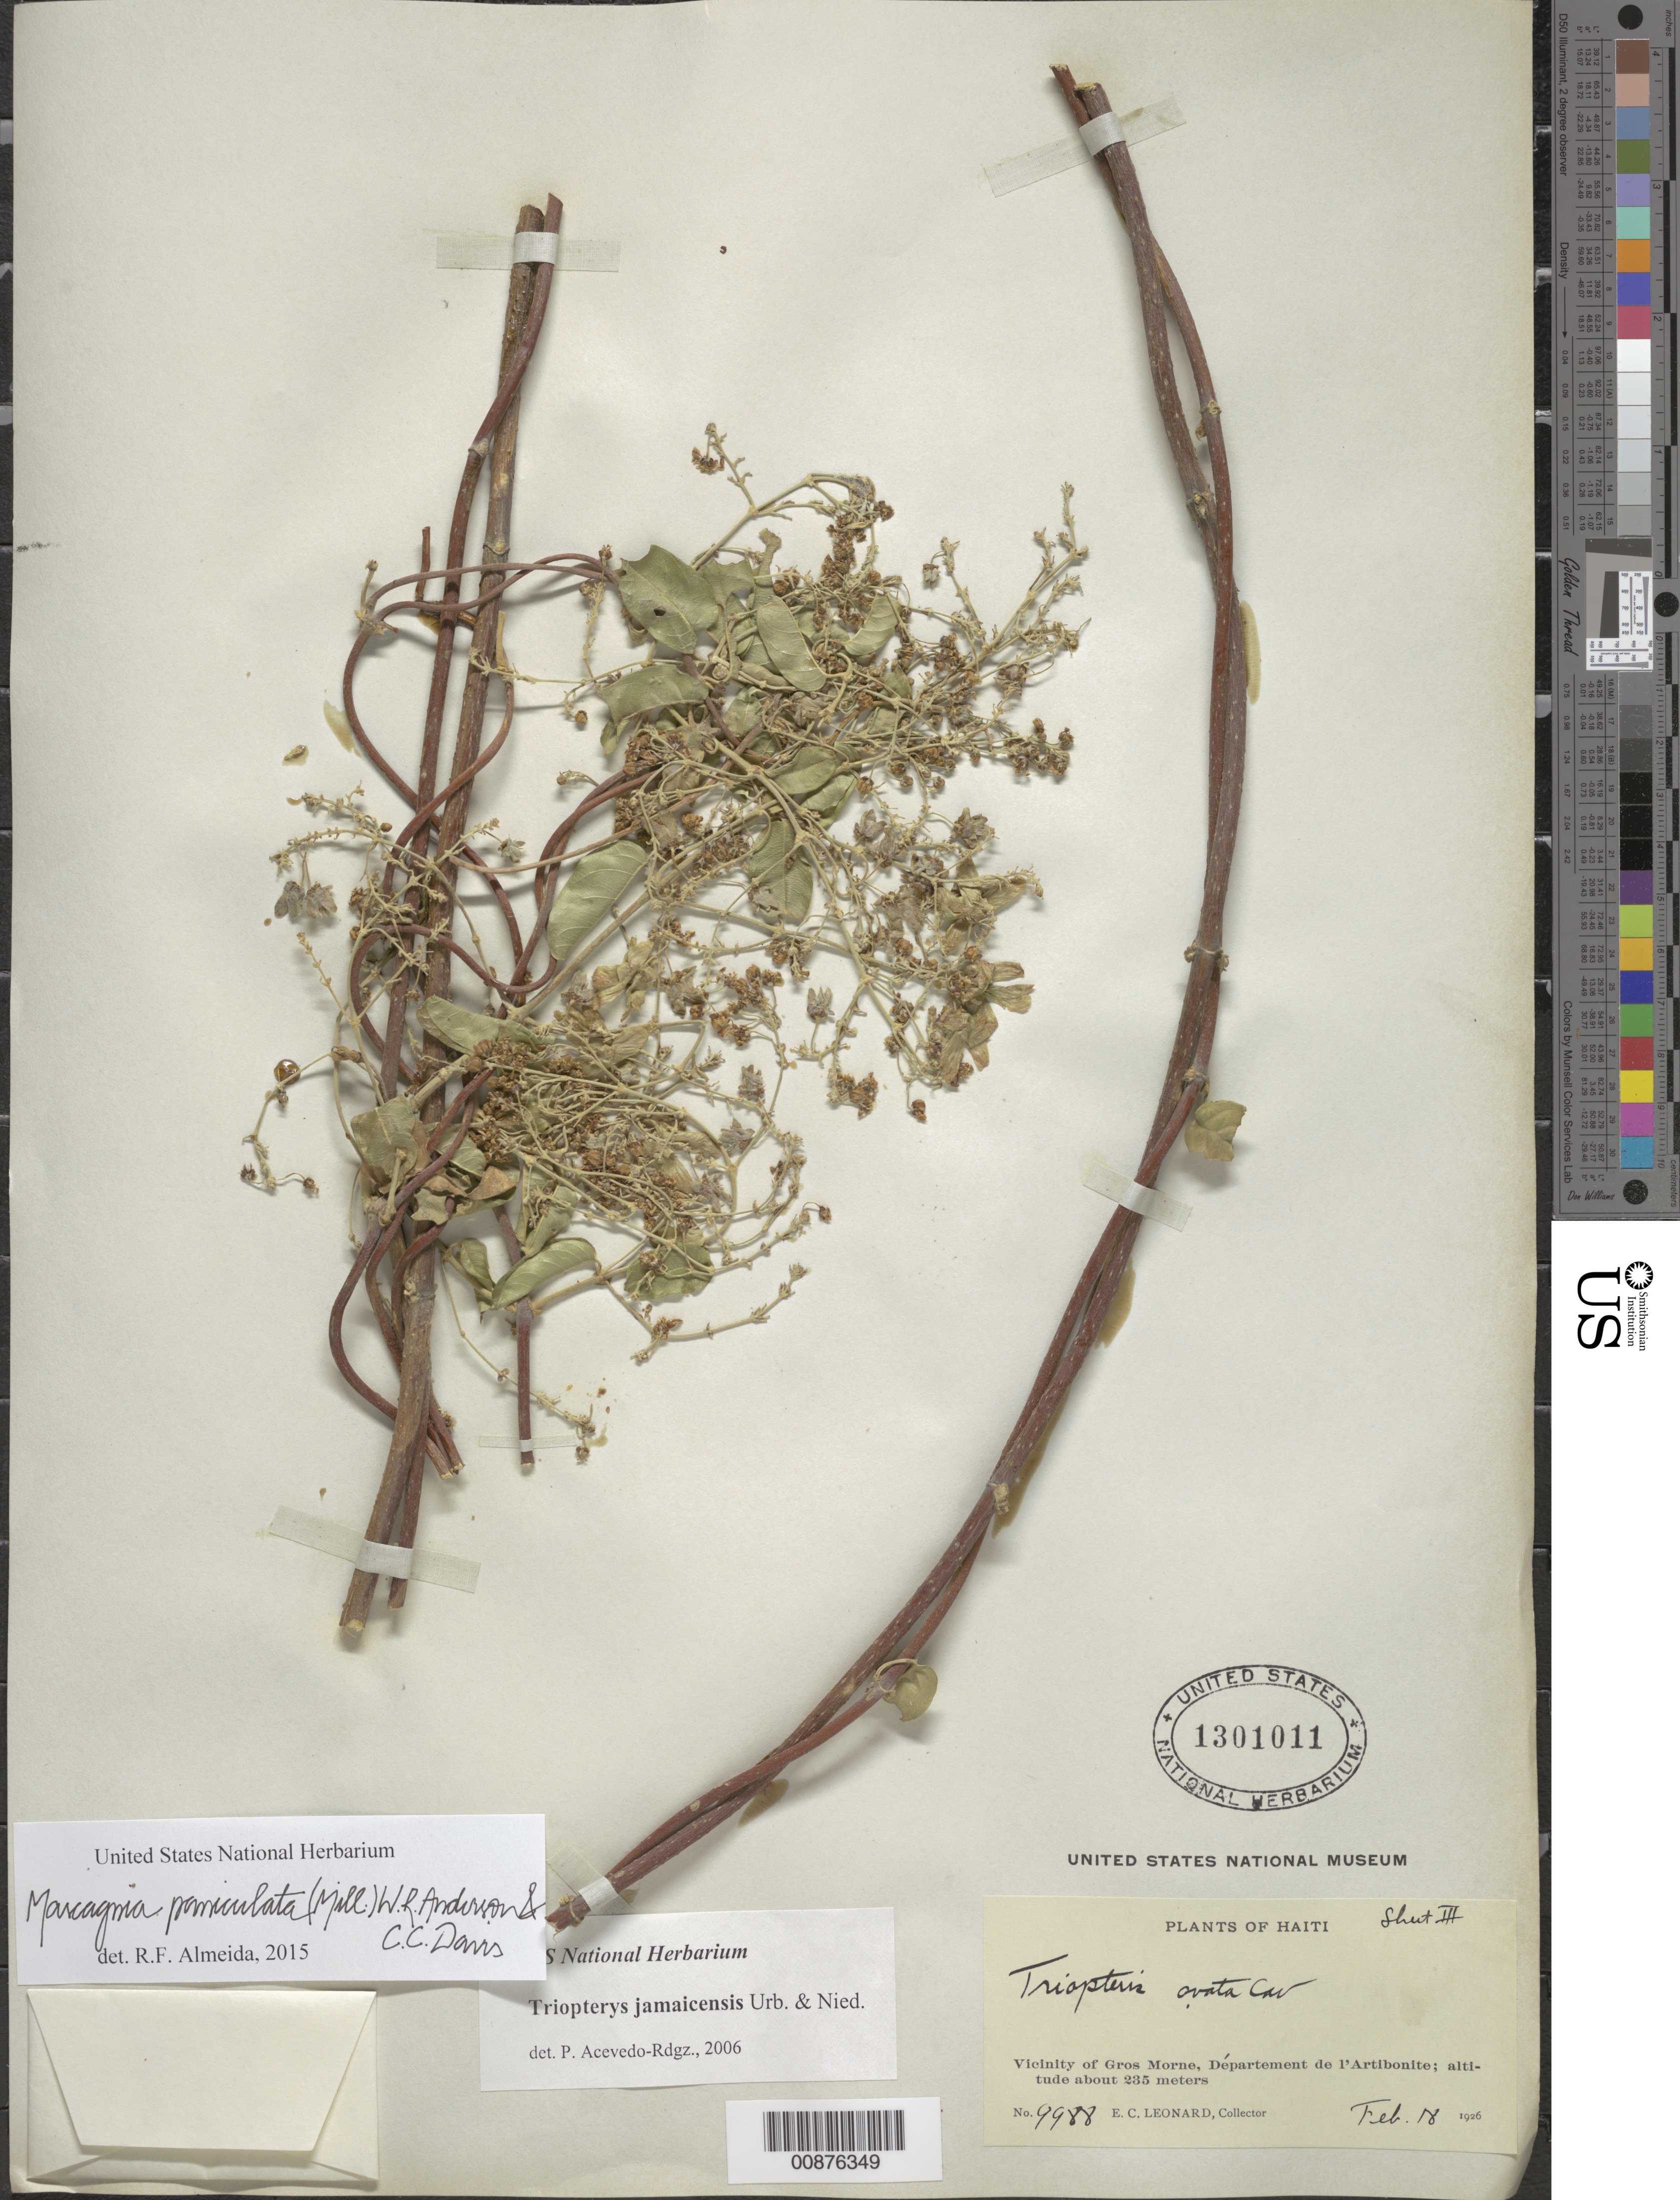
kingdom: Plantae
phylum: Tracheophyta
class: Magnoliopsida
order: Malpighiales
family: Malpighiaceae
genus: Mascagnia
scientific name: Mascagnia paniculata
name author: (Mill.) W.R. Anderson & C. Davis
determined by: De Almeida, R. F., (HUEFS), Universidade Estadual de Feira de Santana (BRAZIL)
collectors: E. C. Leonard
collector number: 9988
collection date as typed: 18 Feb 1926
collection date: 1926-02-18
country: Haiti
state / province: Artibonite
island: Hispaniola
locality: Vicinity of Gros Morne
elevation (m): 235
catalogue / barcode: US 1301011